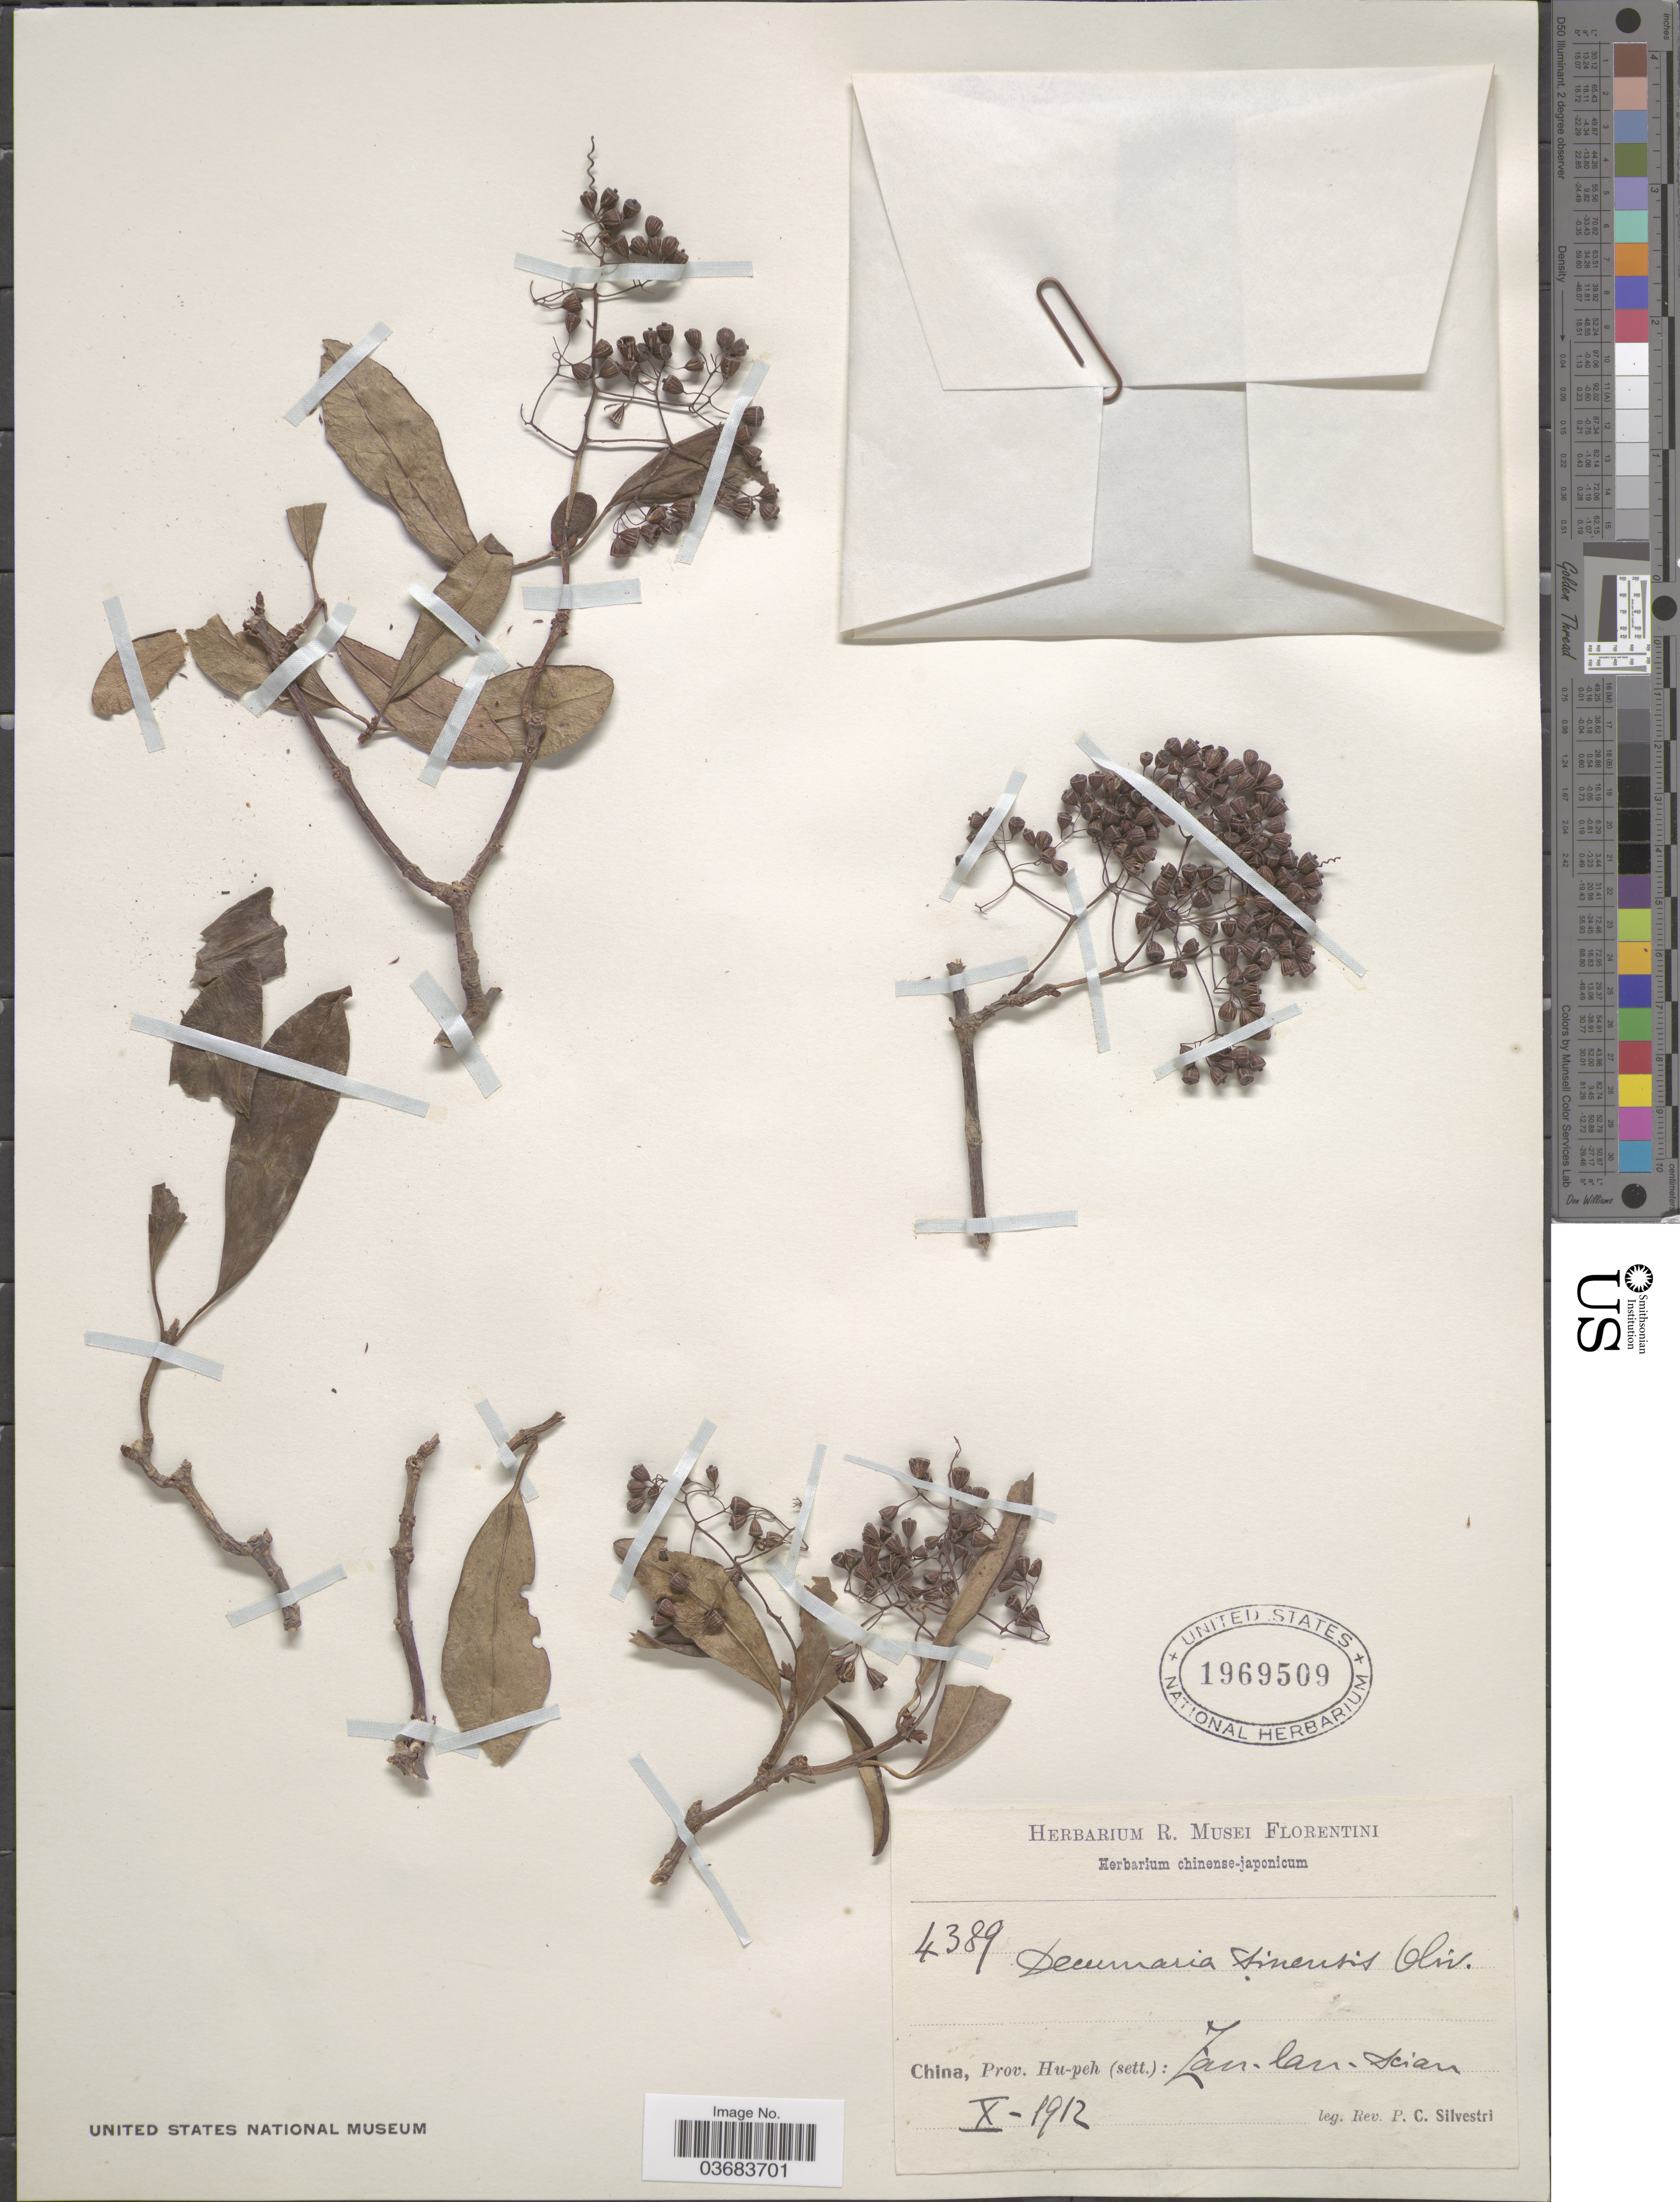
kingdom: Plantae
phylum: Tracheophyta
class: Magnoliopsida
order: Cornales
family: Hydrangeaceae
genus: Decumaria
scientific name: Decumaria sinensis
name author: Oliv.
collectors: P. Silvestri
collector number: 4389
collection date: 1912-10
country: China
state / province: Hubei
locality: Prov. Hu-peh (sett.): Zan-lan-scian.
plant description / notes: Fruit temporarily sampled for micro-CT scanning.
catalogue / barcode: US 1969509